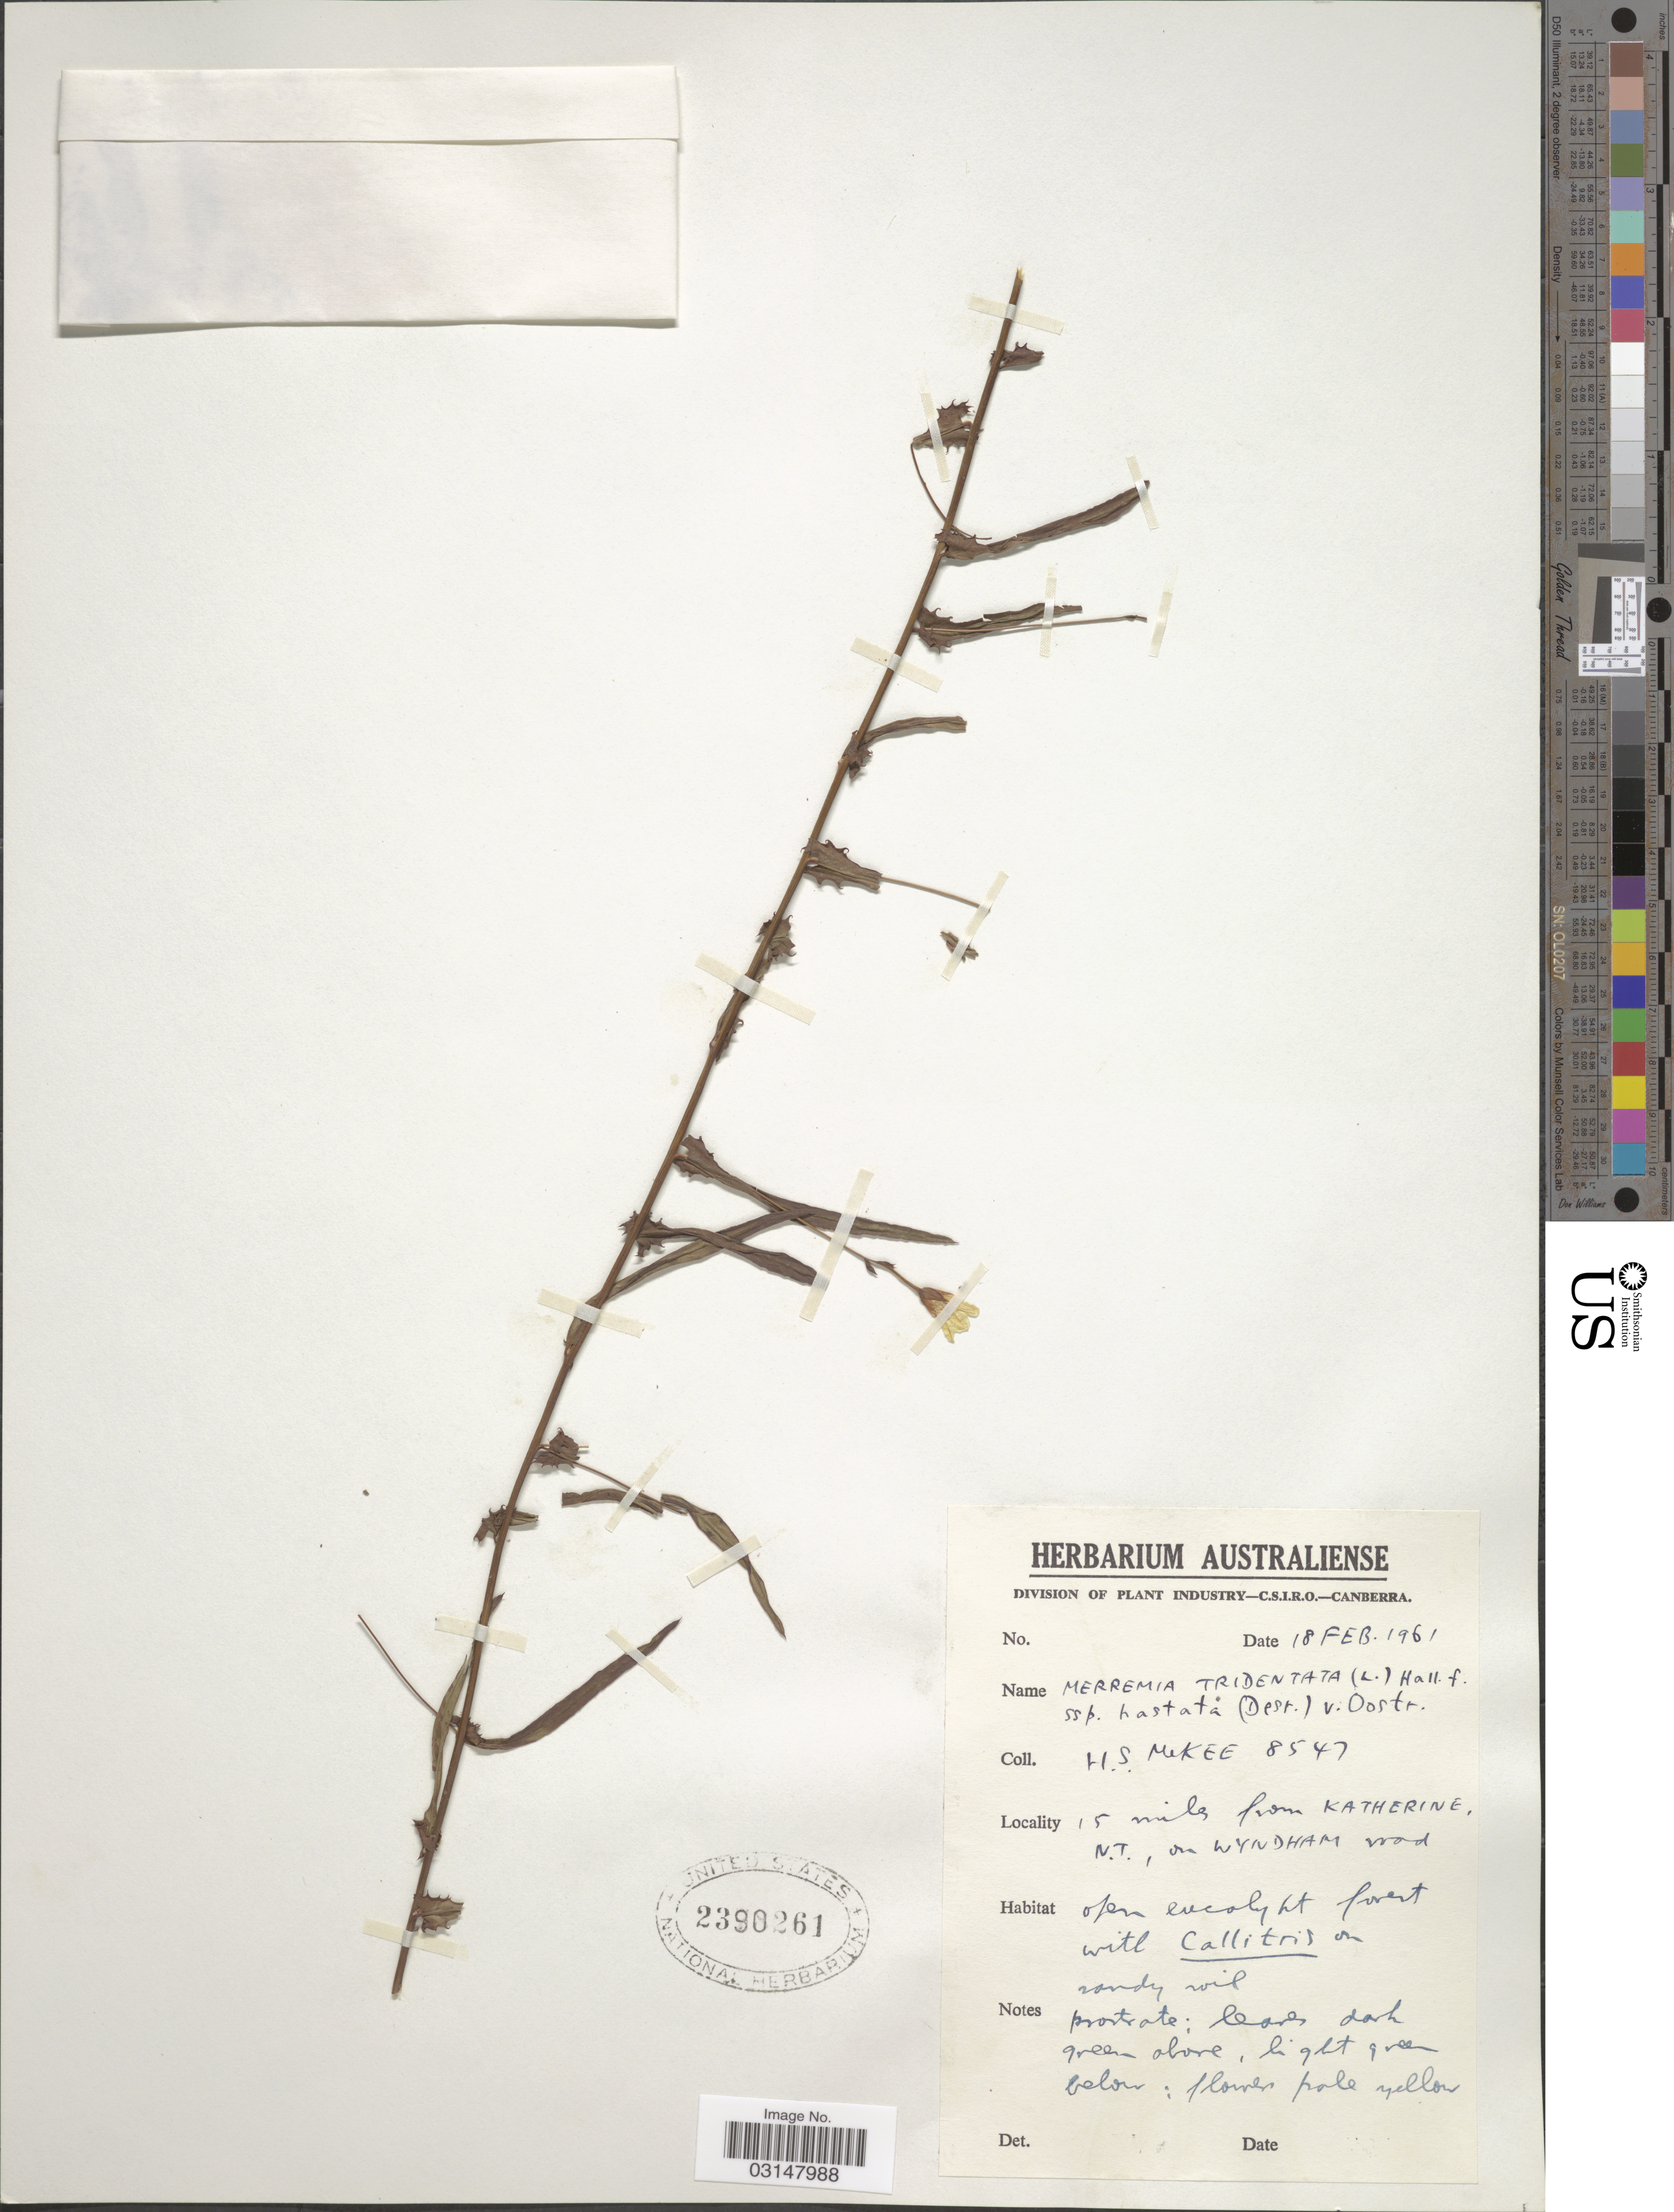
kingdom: Plantae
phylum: Tracheophyta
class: Magnoliopsida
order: Solanales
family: Convolvulaceae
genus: Xenostegia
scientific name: Xenostegia tridentata subsp. hastata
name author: (Ooststr.) Parmar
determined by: Strong, Mark T., (BOT), Smithsonian Institution - National Museum of Natural History (UNITED STATES)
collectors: H. S. McKee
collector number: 8547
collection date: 1961-02-18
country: Australia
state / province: Northern Territory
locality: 15 miles from Katherine, N. T., on Wyndham road.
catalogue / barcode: US 2390261